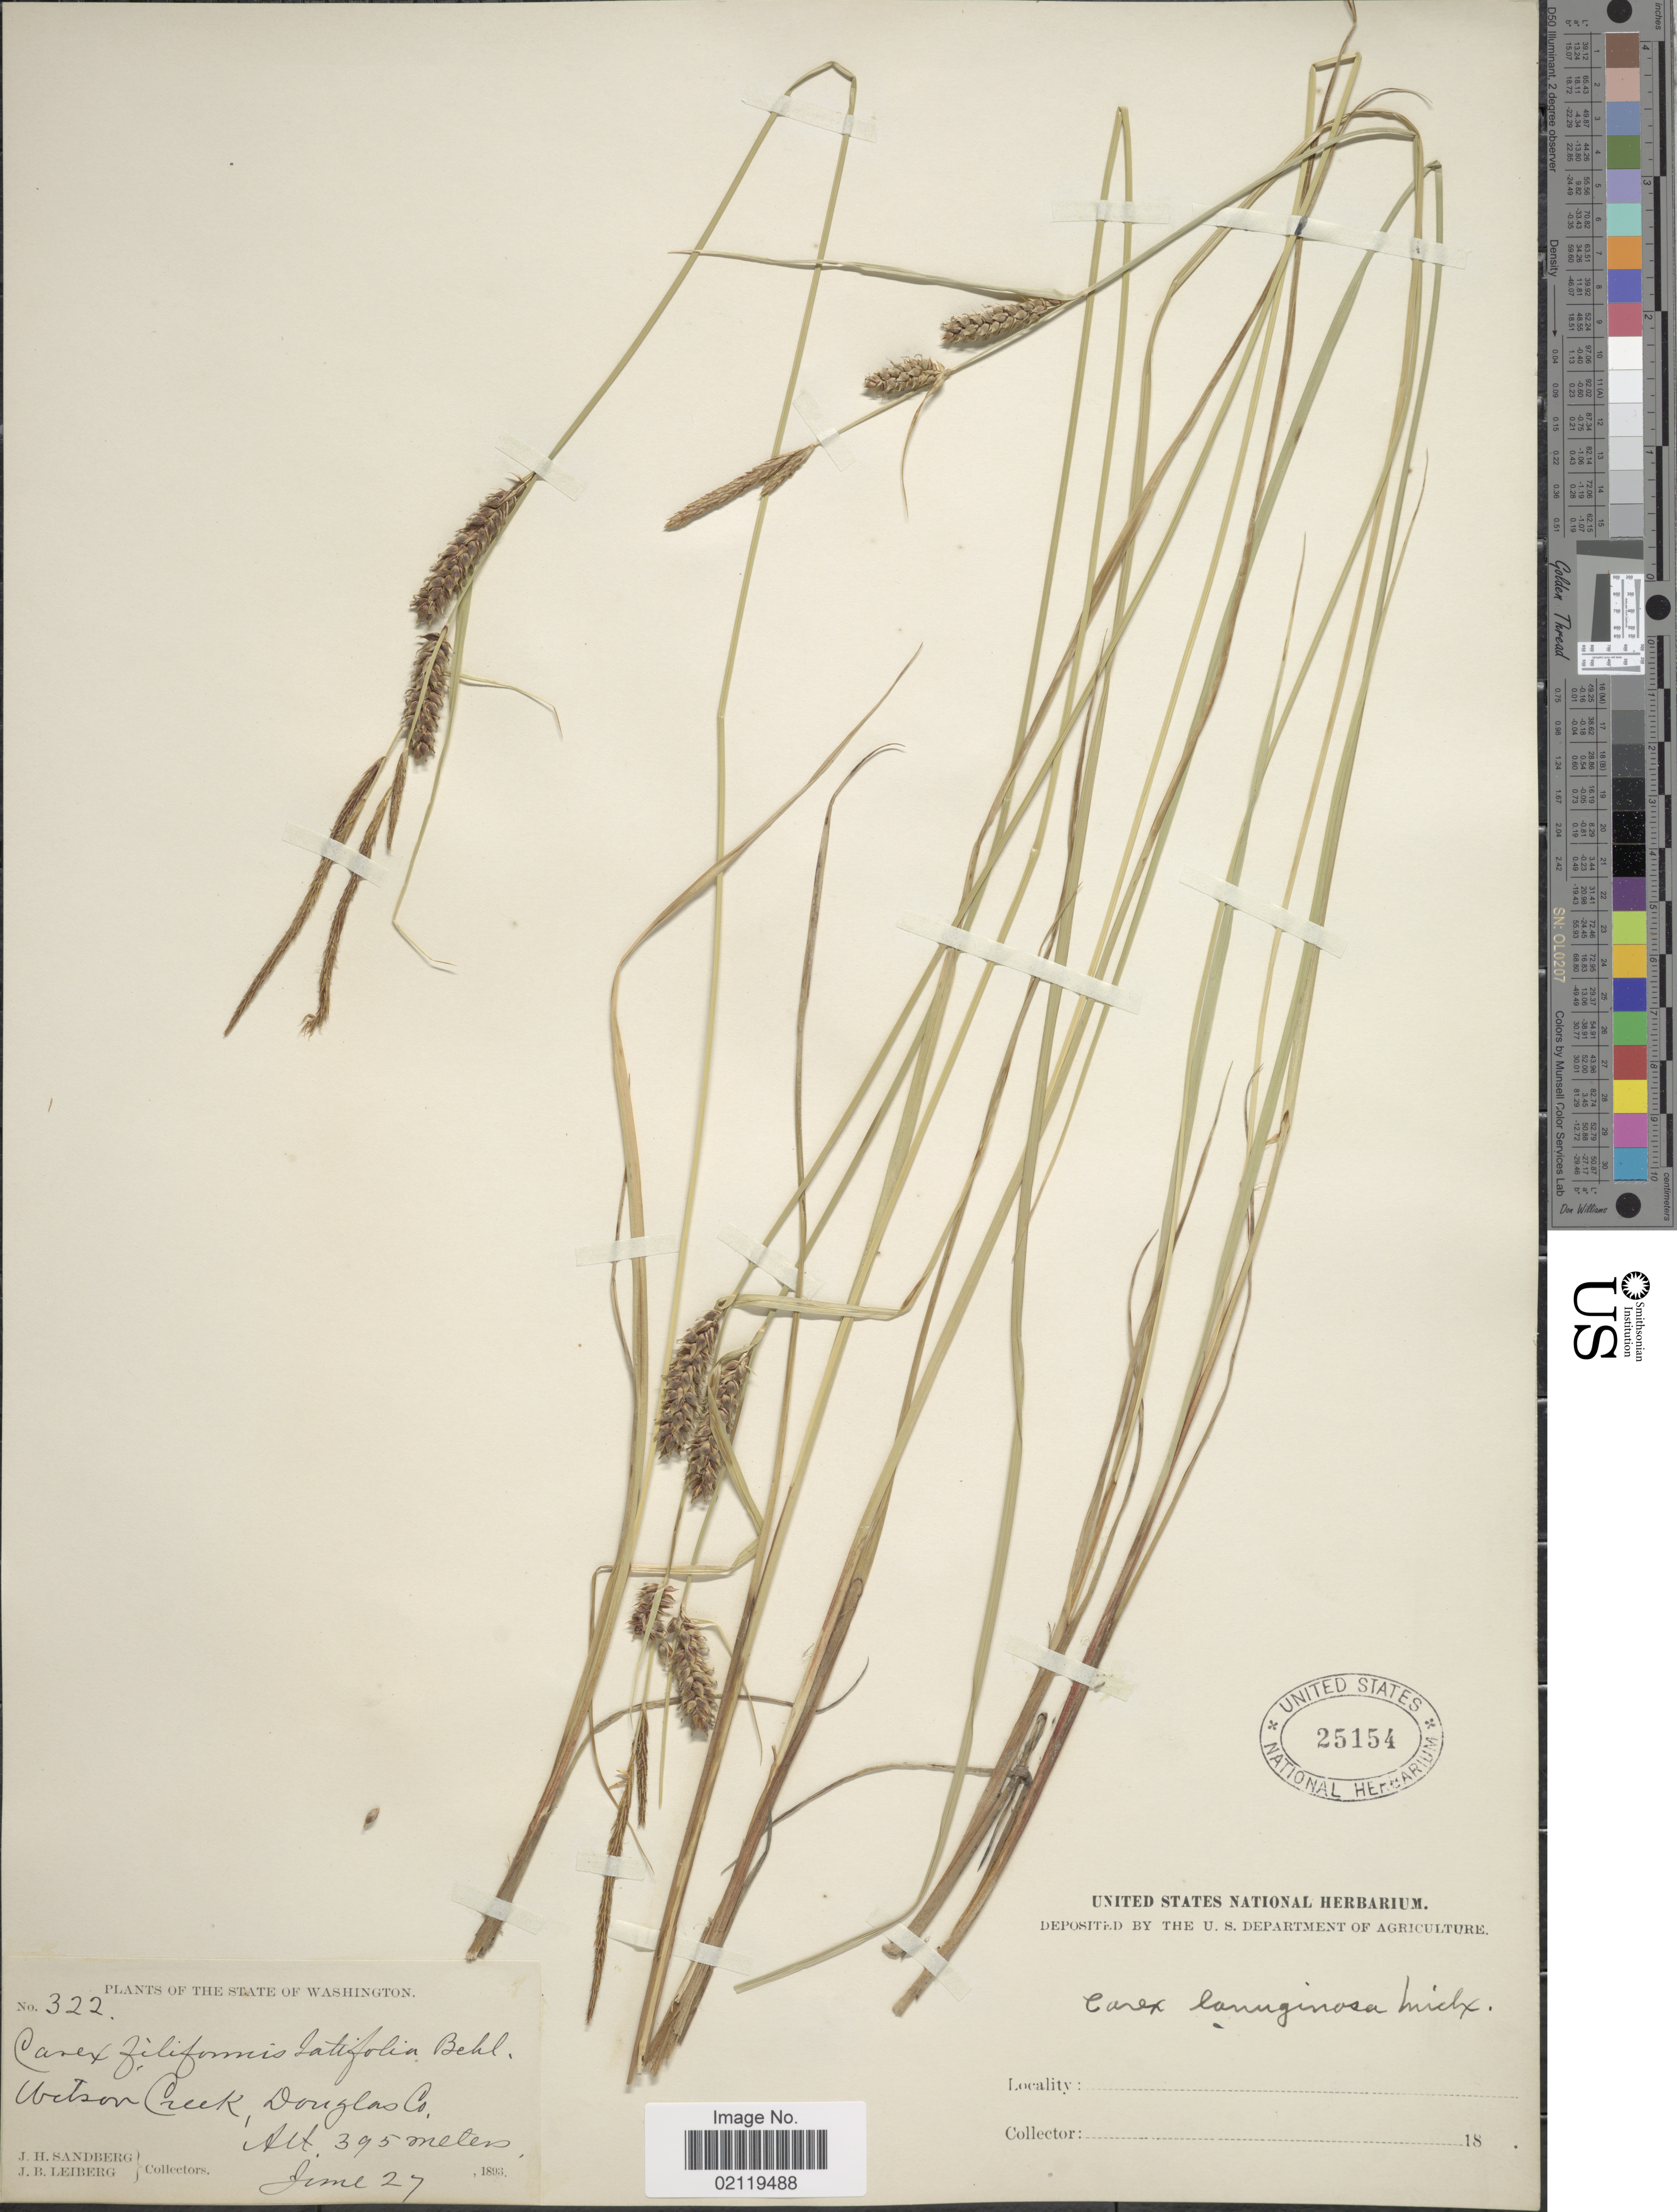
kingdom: Plantae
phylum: Tracheophyta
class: Liliopsida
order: Poales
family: Cyperaceae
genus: Carex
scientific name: Carex pellita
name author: Muhl. ex Willd.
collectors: J. H. Sandberg & J. B. Leiberg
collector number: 322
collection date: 1893-06-27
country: United States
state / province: Washington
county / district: Douglas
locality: Watson Creek, Douglas Co.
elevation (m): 395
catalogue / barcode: US 25154